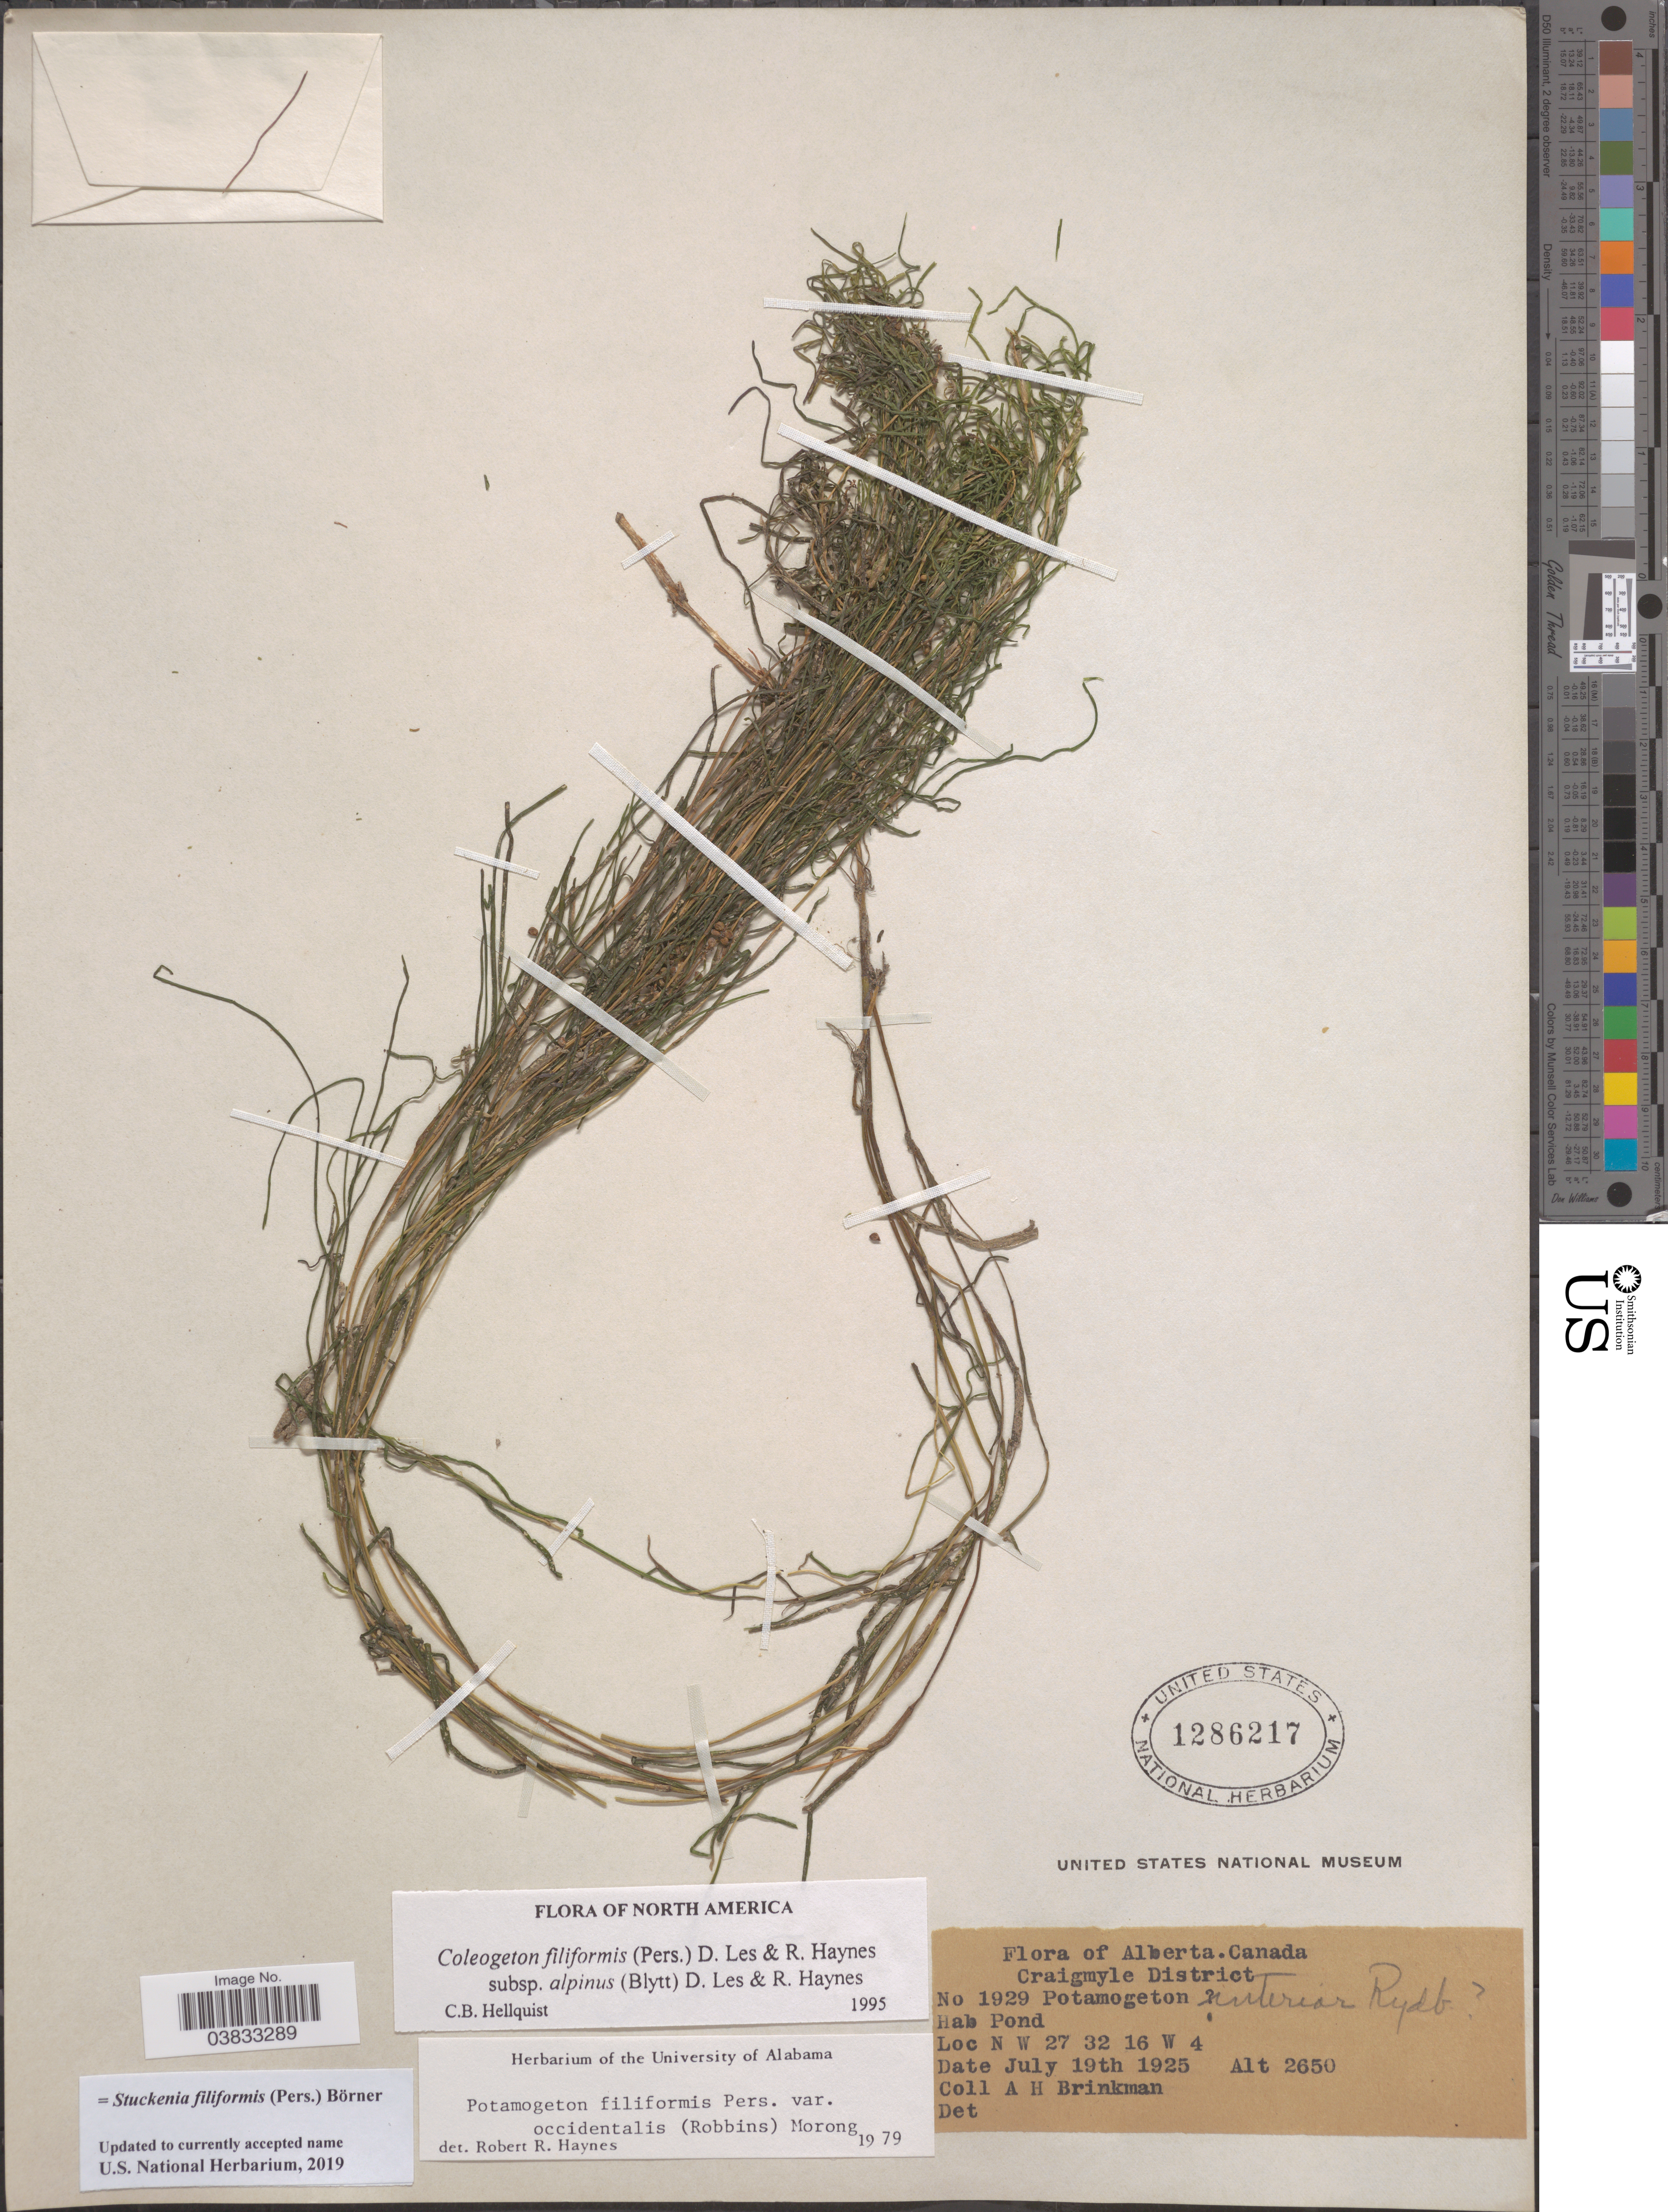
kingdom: Plantae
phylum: Tracheophyta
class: Liliopsida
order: Alismatales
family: Potamogetonaceae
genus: Stuckenia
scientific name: Stuckenia filiformis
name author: (Pers.) Börner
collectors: A. Brinkman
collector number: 1929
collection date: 1925-07-19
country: Canada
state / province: Alberta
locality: Craigmyle District. N W 27 32 16 W 4.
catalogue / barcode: US 1286217